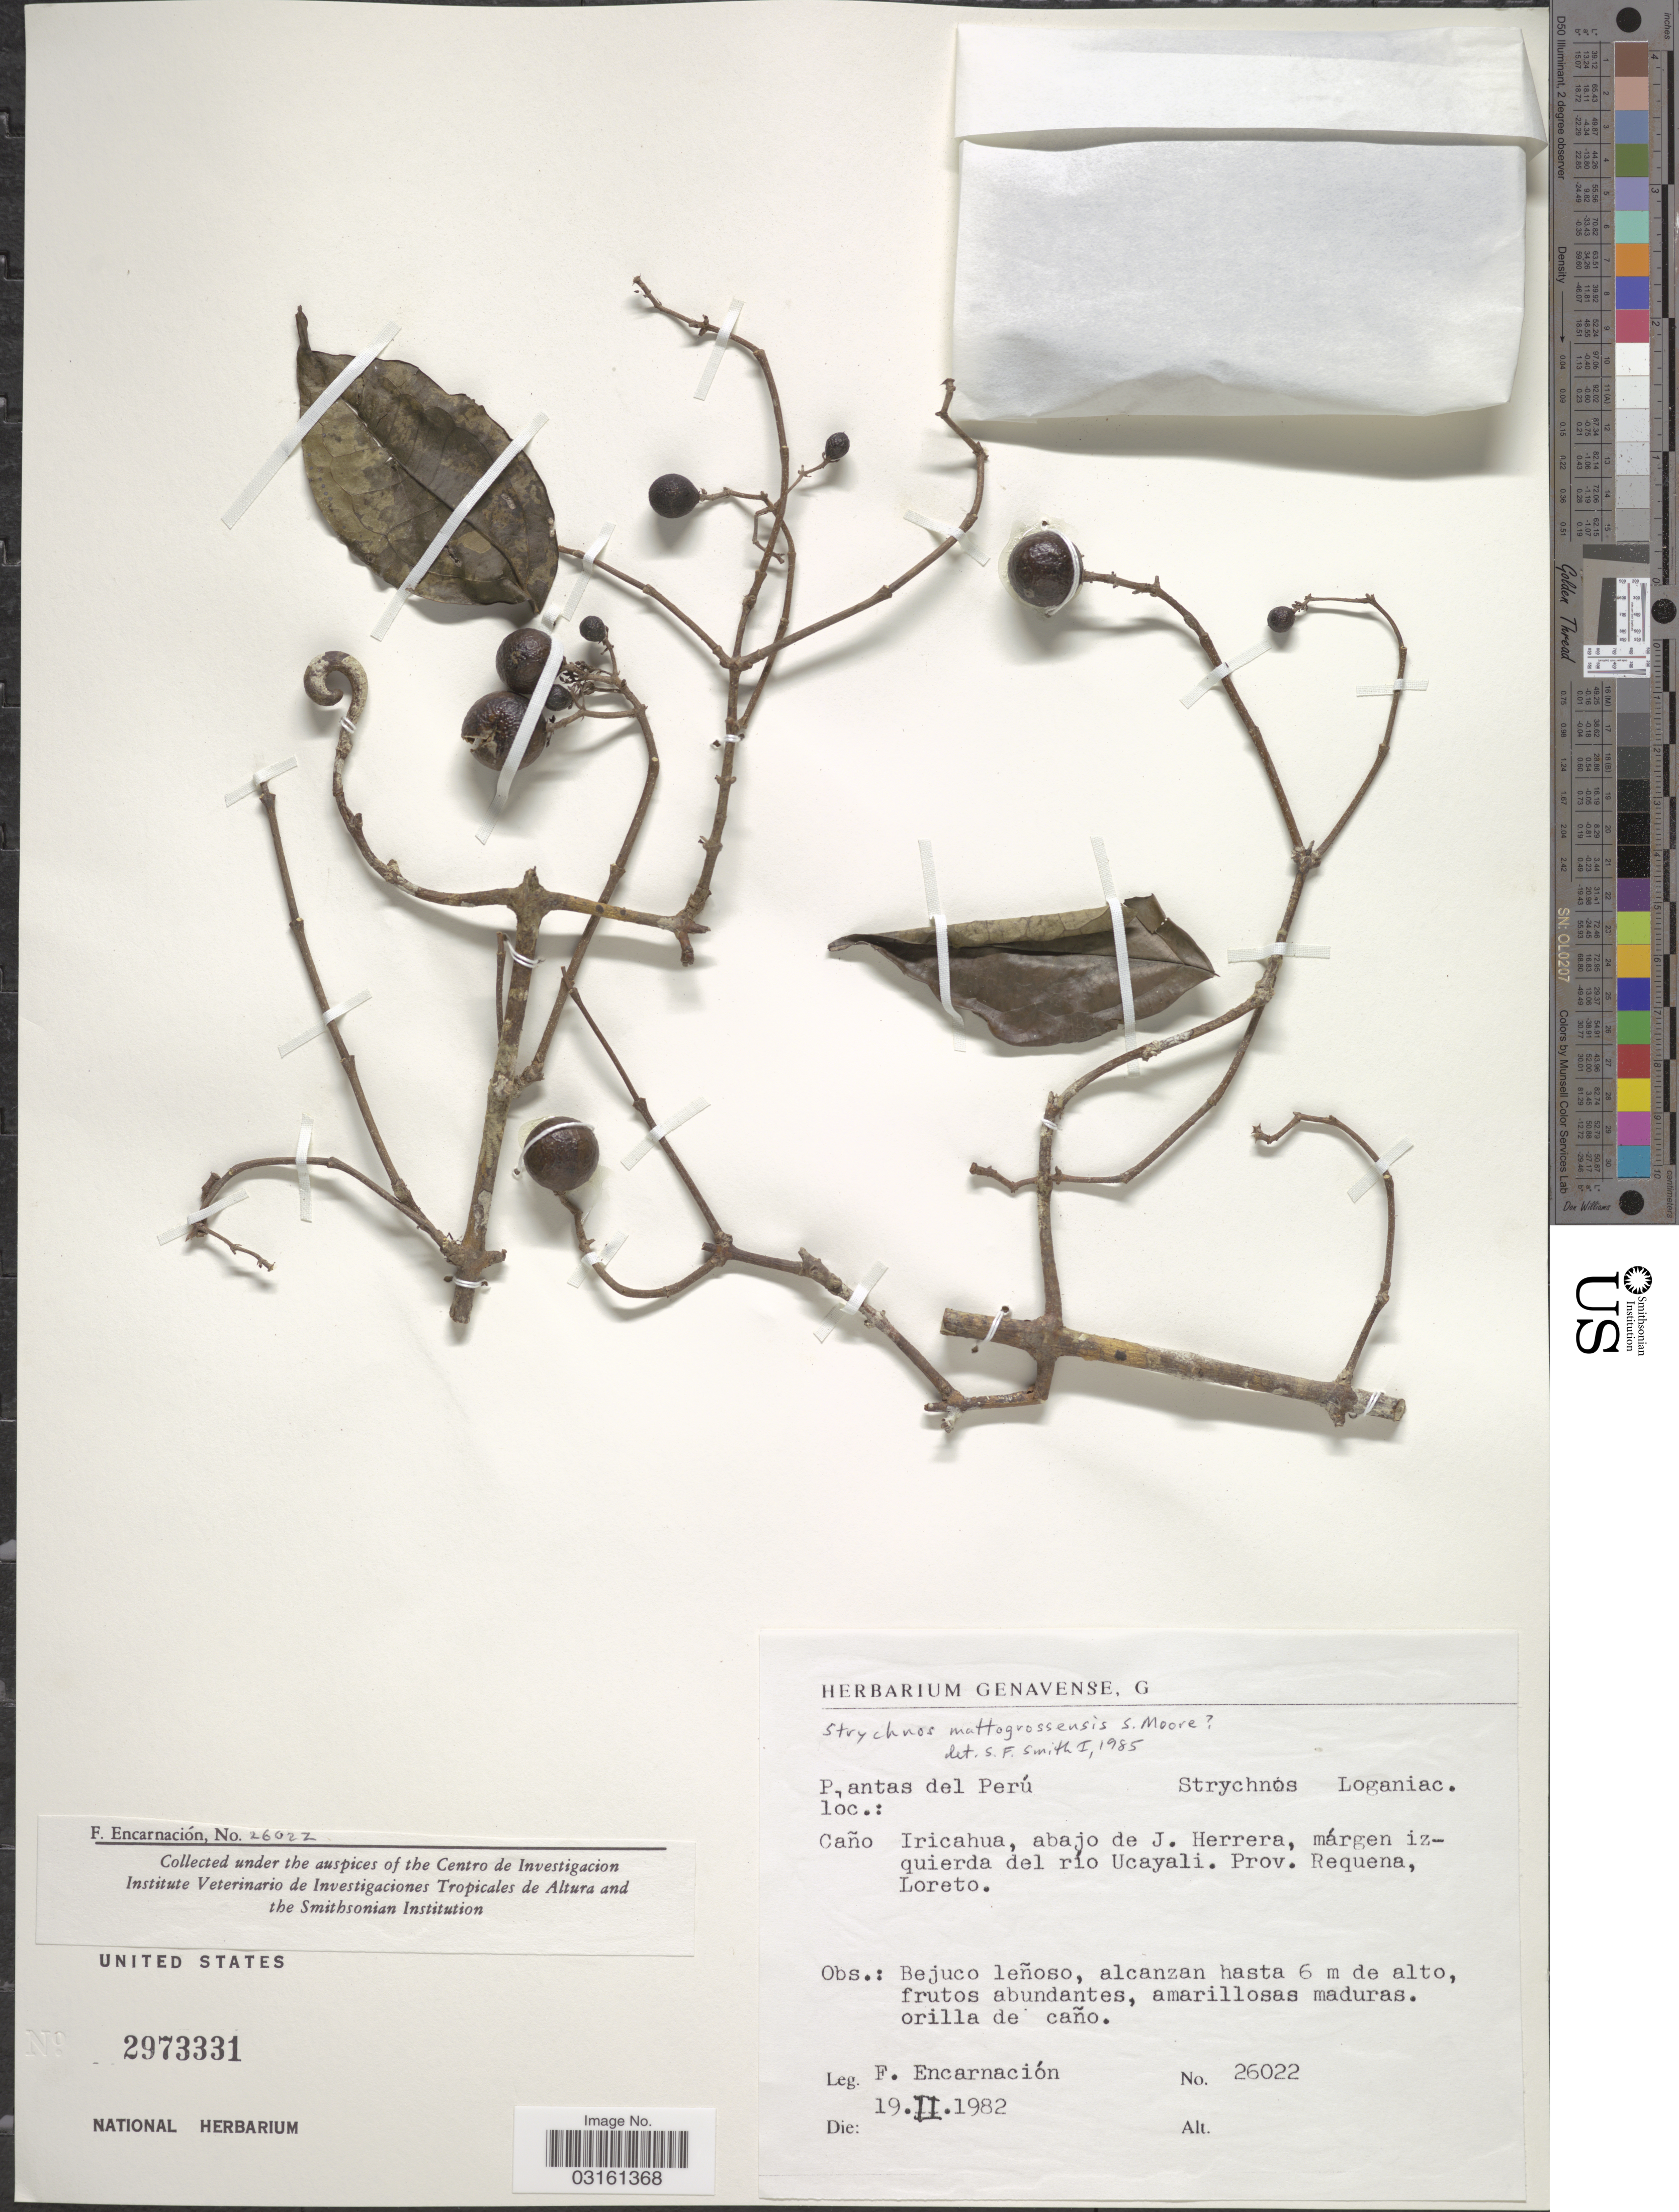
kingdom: Plantae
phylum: Tracheophyta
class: Magnoliopsida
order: Gentianales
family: Loganiaceae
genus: Strychnos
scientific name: Strychnos mattogrossensis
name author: S. Moore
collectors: F. Encarnación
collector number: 26022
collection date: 1982-02-19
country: Peru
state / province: Loreto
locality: Caño Iricahua, abajo de J. Herrera, márgen izquierda del río Ucayali, Prov. Requena, Loreto.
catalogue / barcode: US 2973331